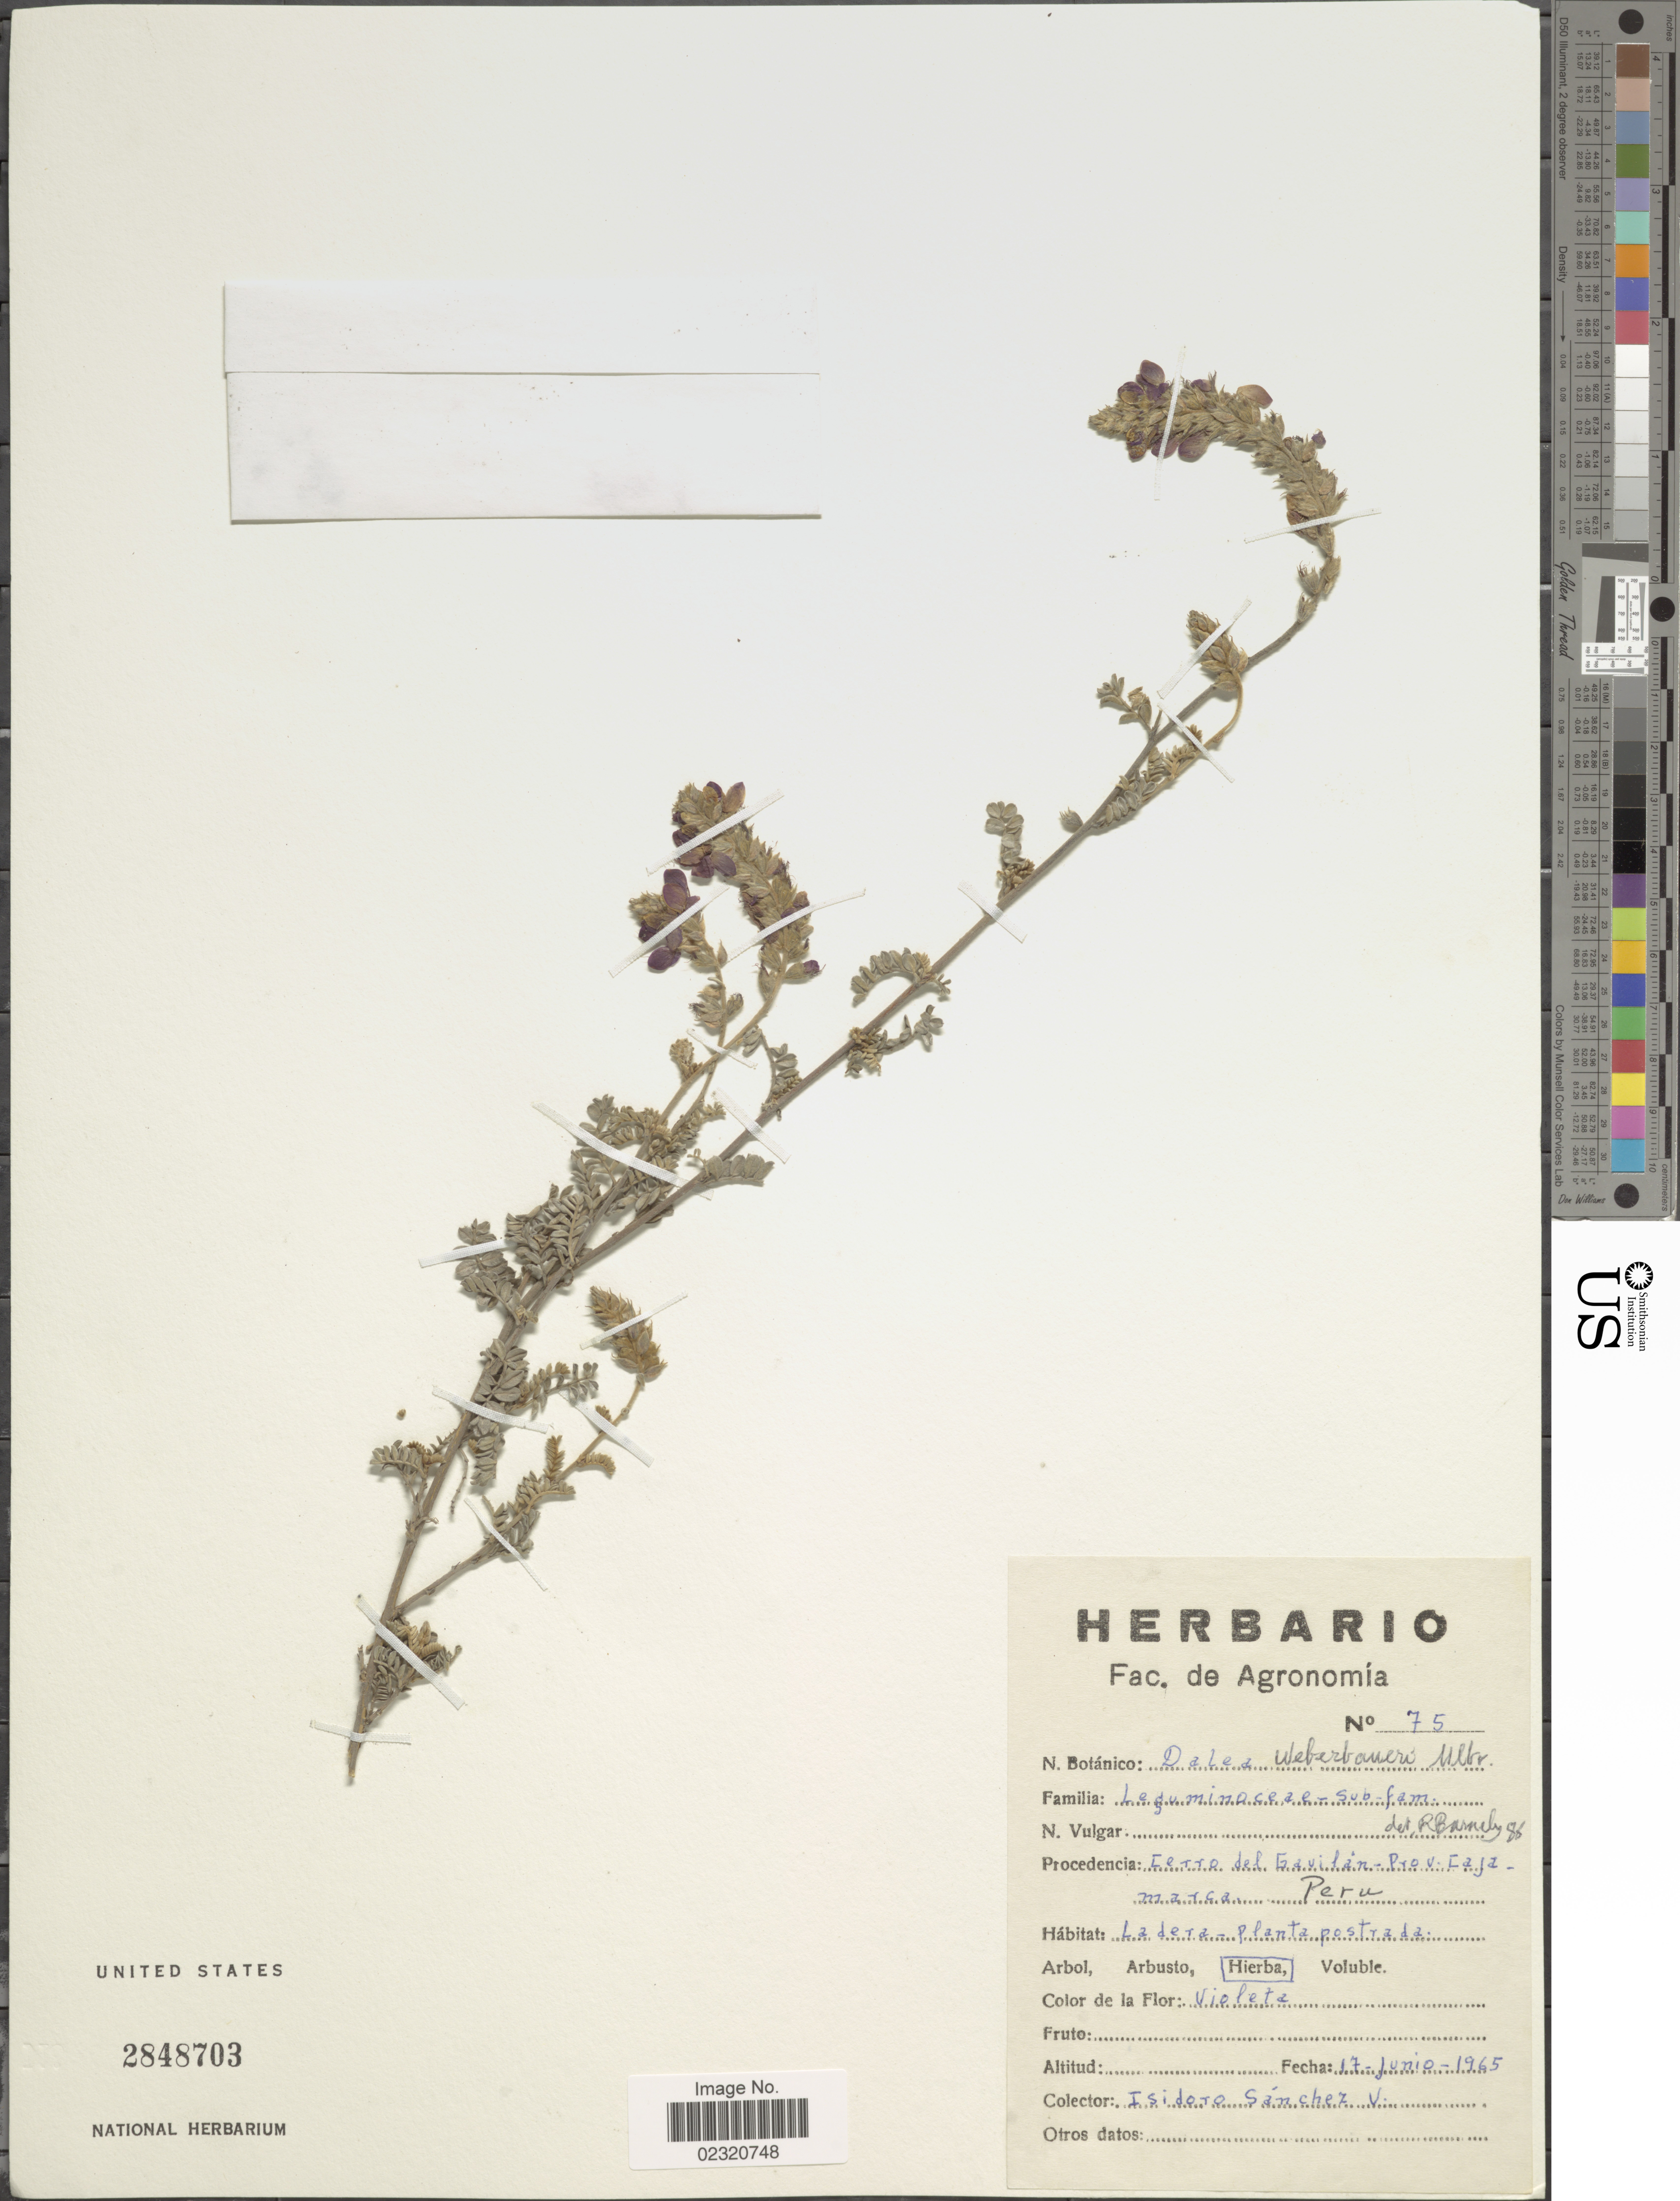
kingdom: Plantae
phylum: Tracheophyta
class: Magnoliopsida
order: Fabales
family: Fabaceae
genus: Dalea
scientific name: Dalea weberbaueri var. weberbaueri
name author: Ulbr.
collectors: I. Sánchez Vega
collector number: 75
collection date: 1965-06-17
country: Peru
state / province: Cajamarca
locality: Cerro del Gauvilian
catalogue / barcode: US 2848703